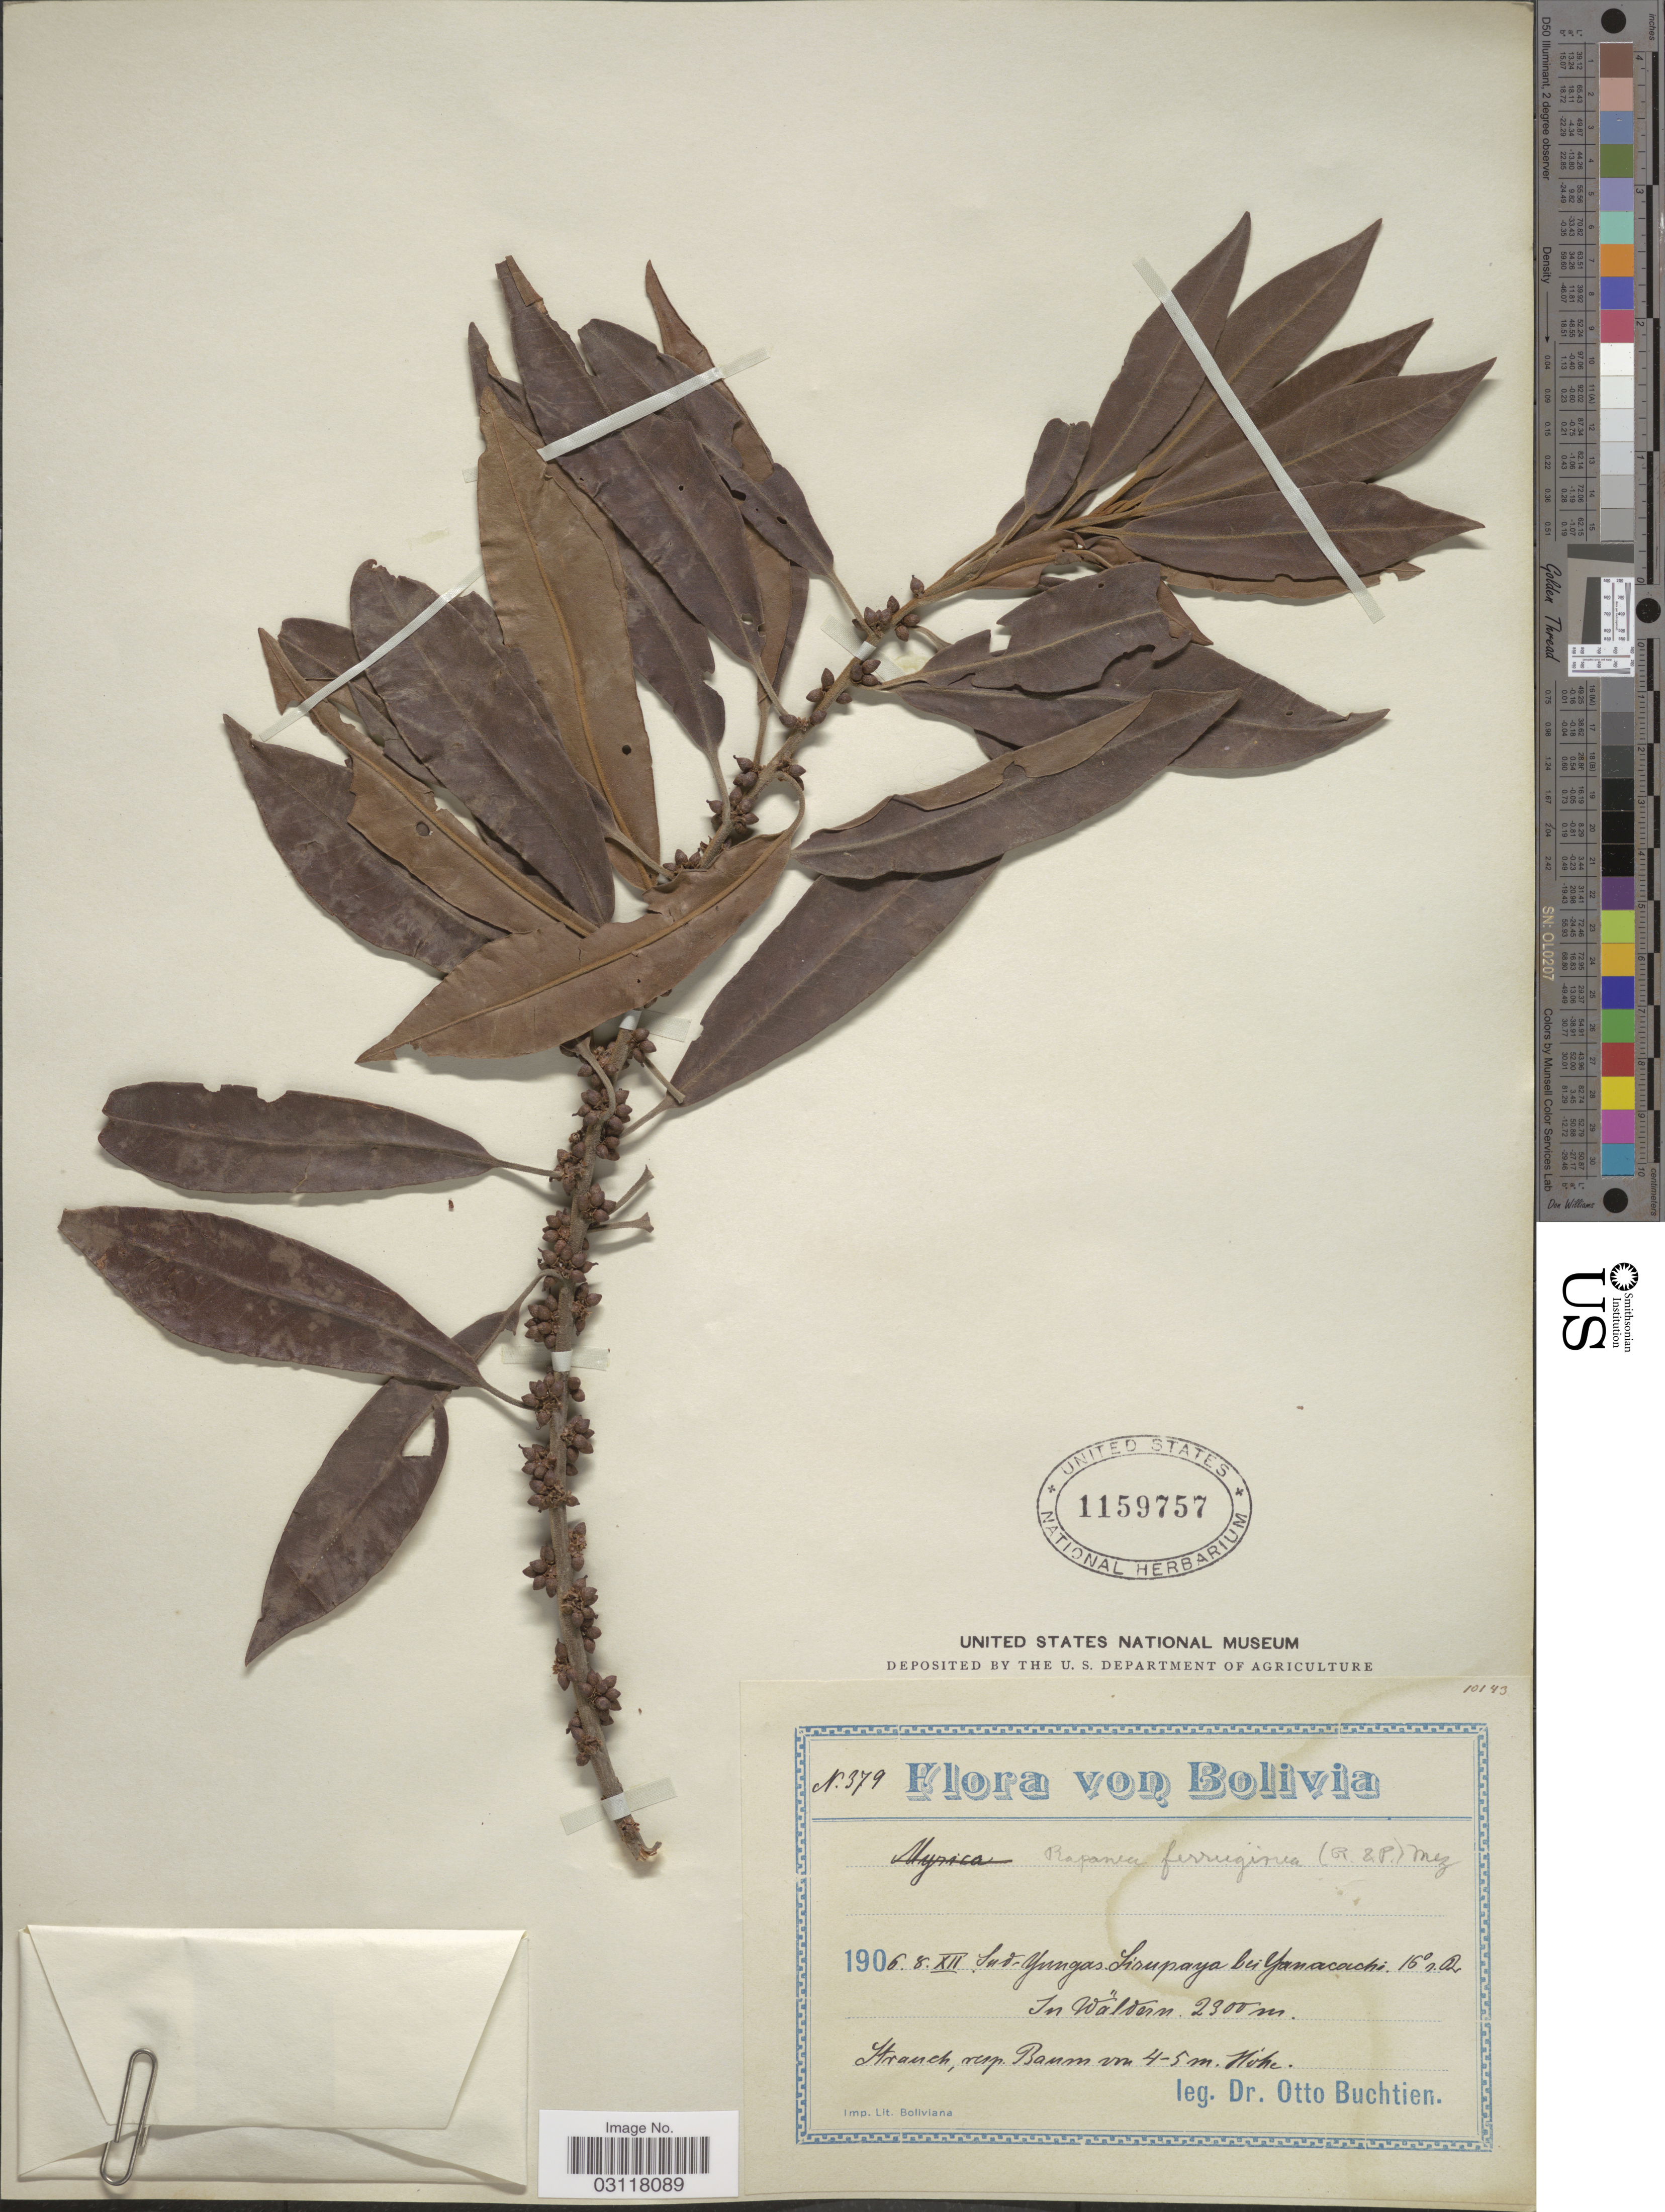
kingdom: Plantae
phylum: Tracheophyta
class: Magnoliopsida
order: Ericales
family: Primulaceae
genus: Rapanea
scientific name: Rapanea ferruginea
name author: (Ruiz & Pav.) Mez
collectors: O. Buchtien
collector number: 379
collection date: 1906-12-08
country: Bolivia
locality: Sud-Yungas, Sirupaya bei Yamacachi. 15° n. Br., In Wäldern.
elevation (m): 2300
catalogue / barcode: US 1159757